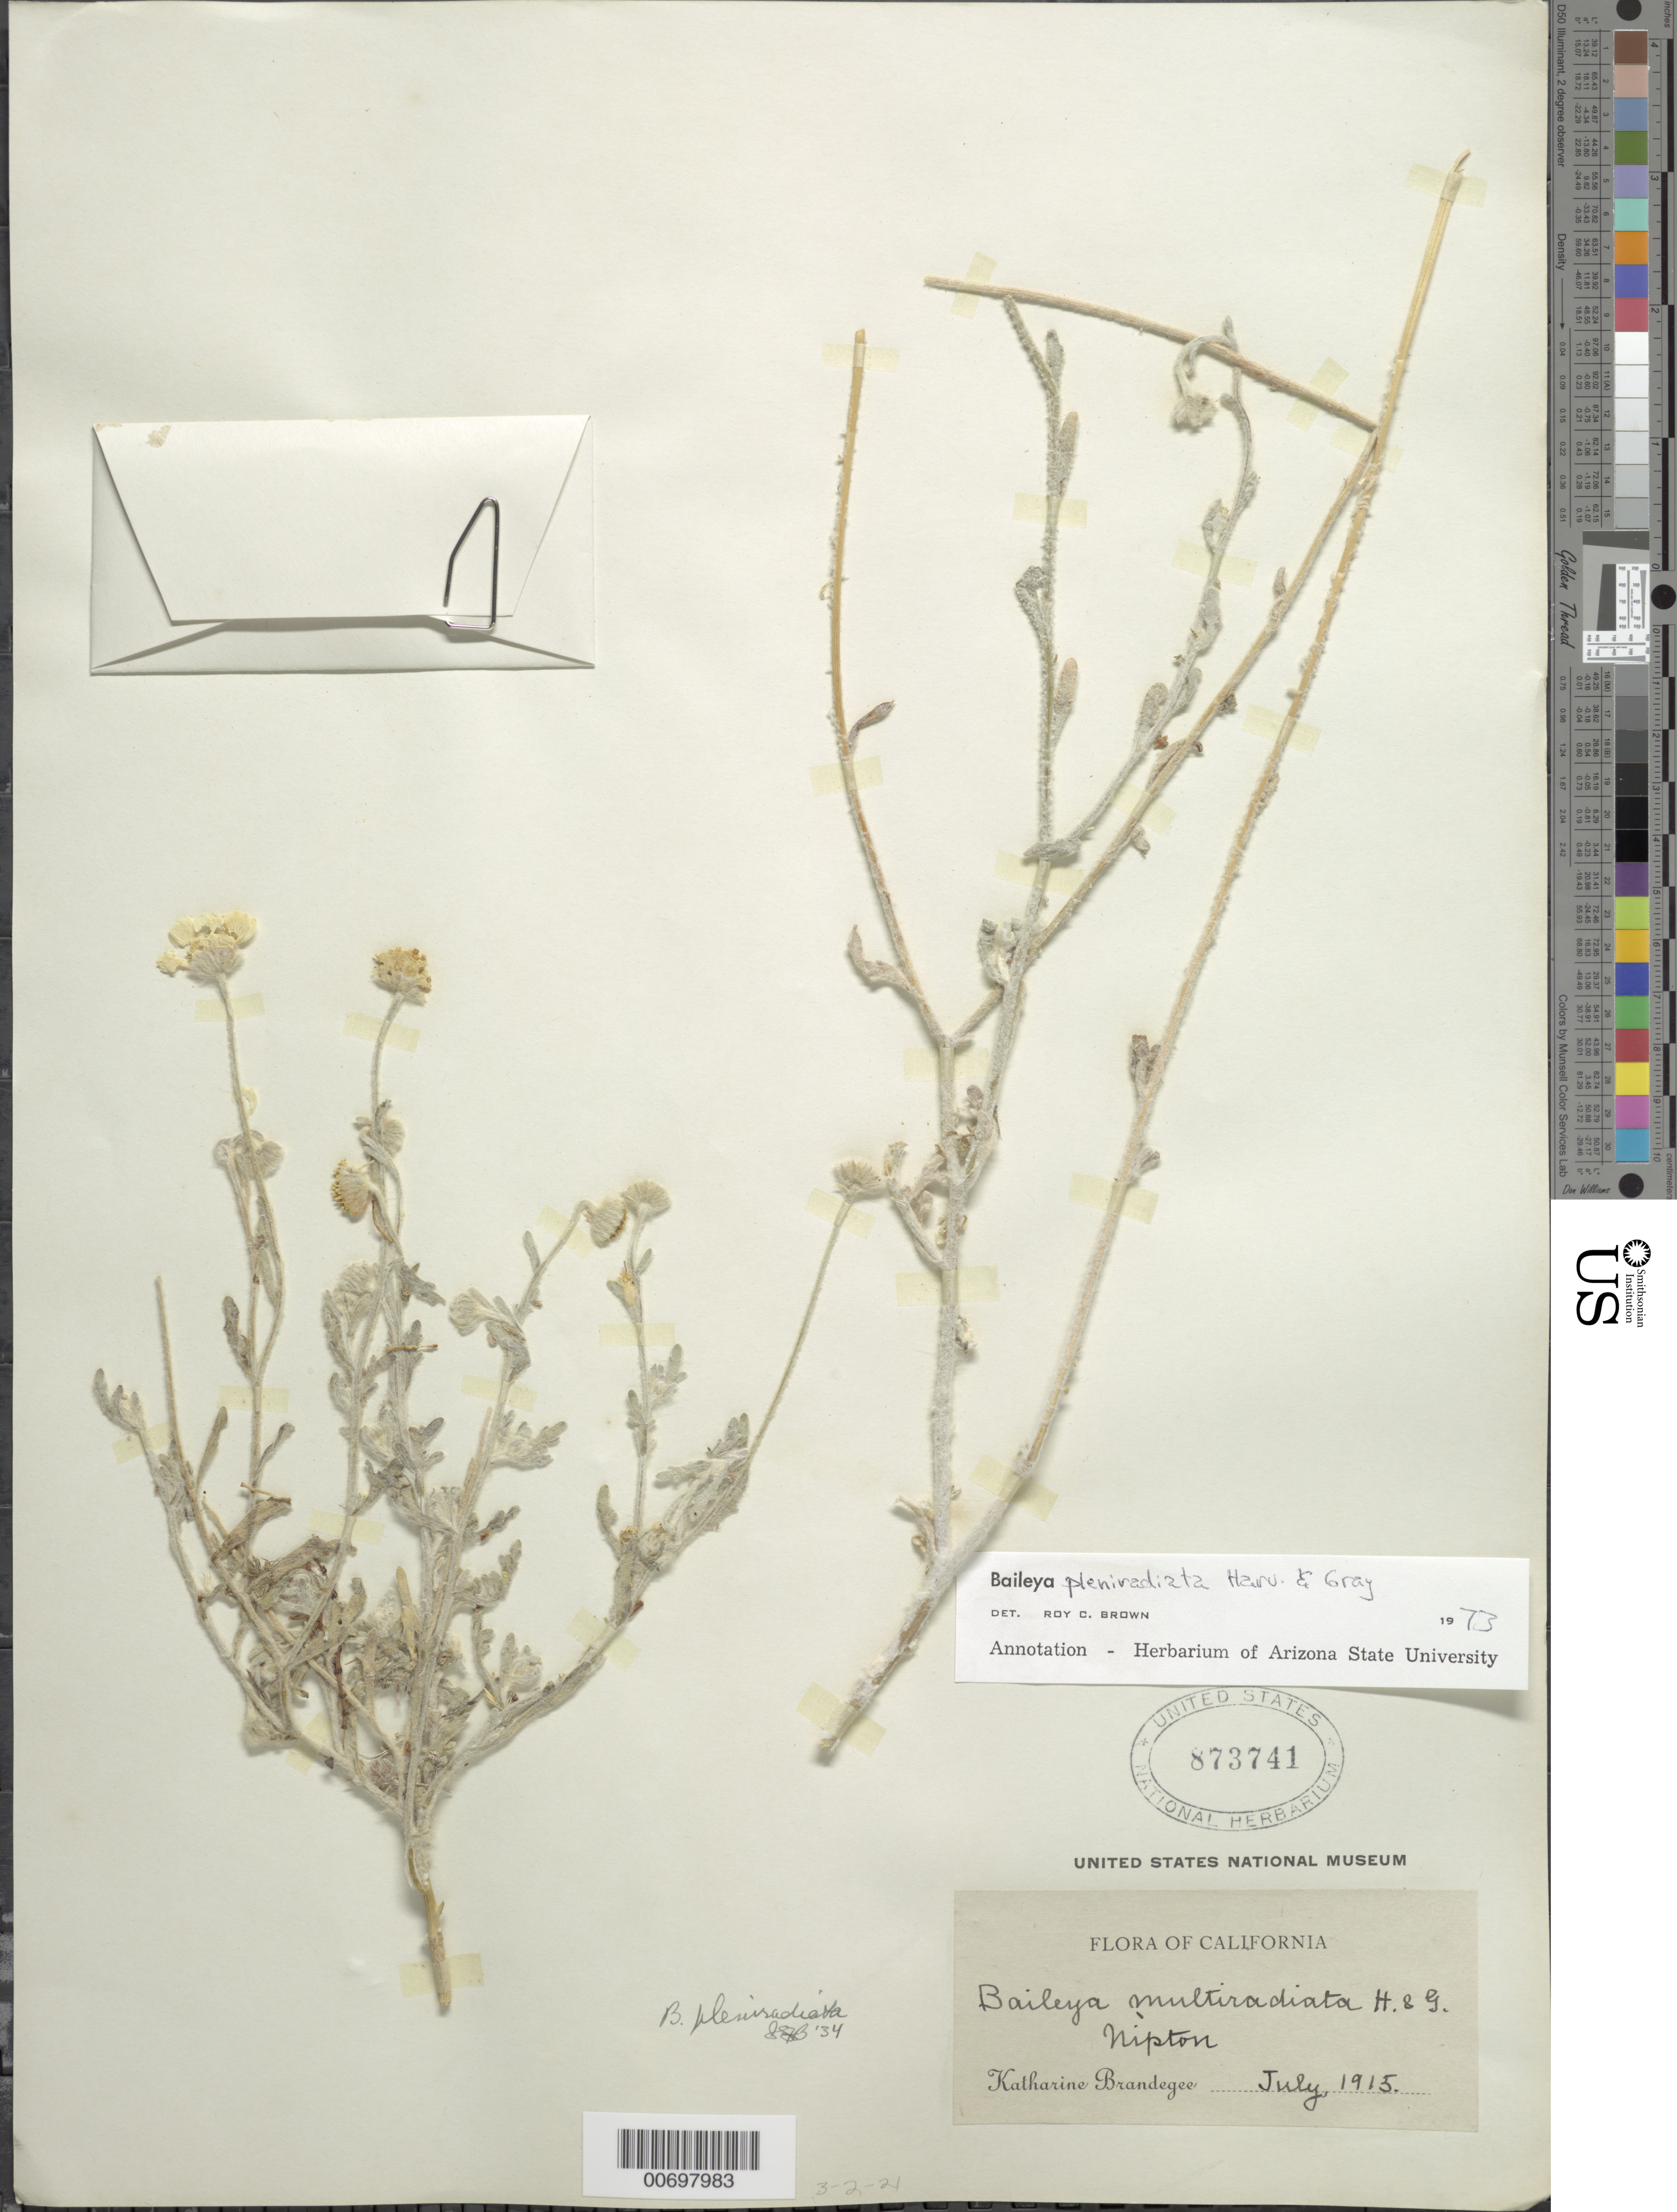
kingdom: Plantae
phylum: Tracheophyta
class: Magnoliopsida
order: Asterales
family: Asteraceae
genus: Baileya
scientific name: Baileya pleniradiata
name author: Harv. & A. Gray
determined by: Brown, Roy C.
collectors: M. K. Brandegee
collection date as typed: Jul 1915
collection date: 1915-07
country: United States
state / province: California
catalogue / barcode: US 873741